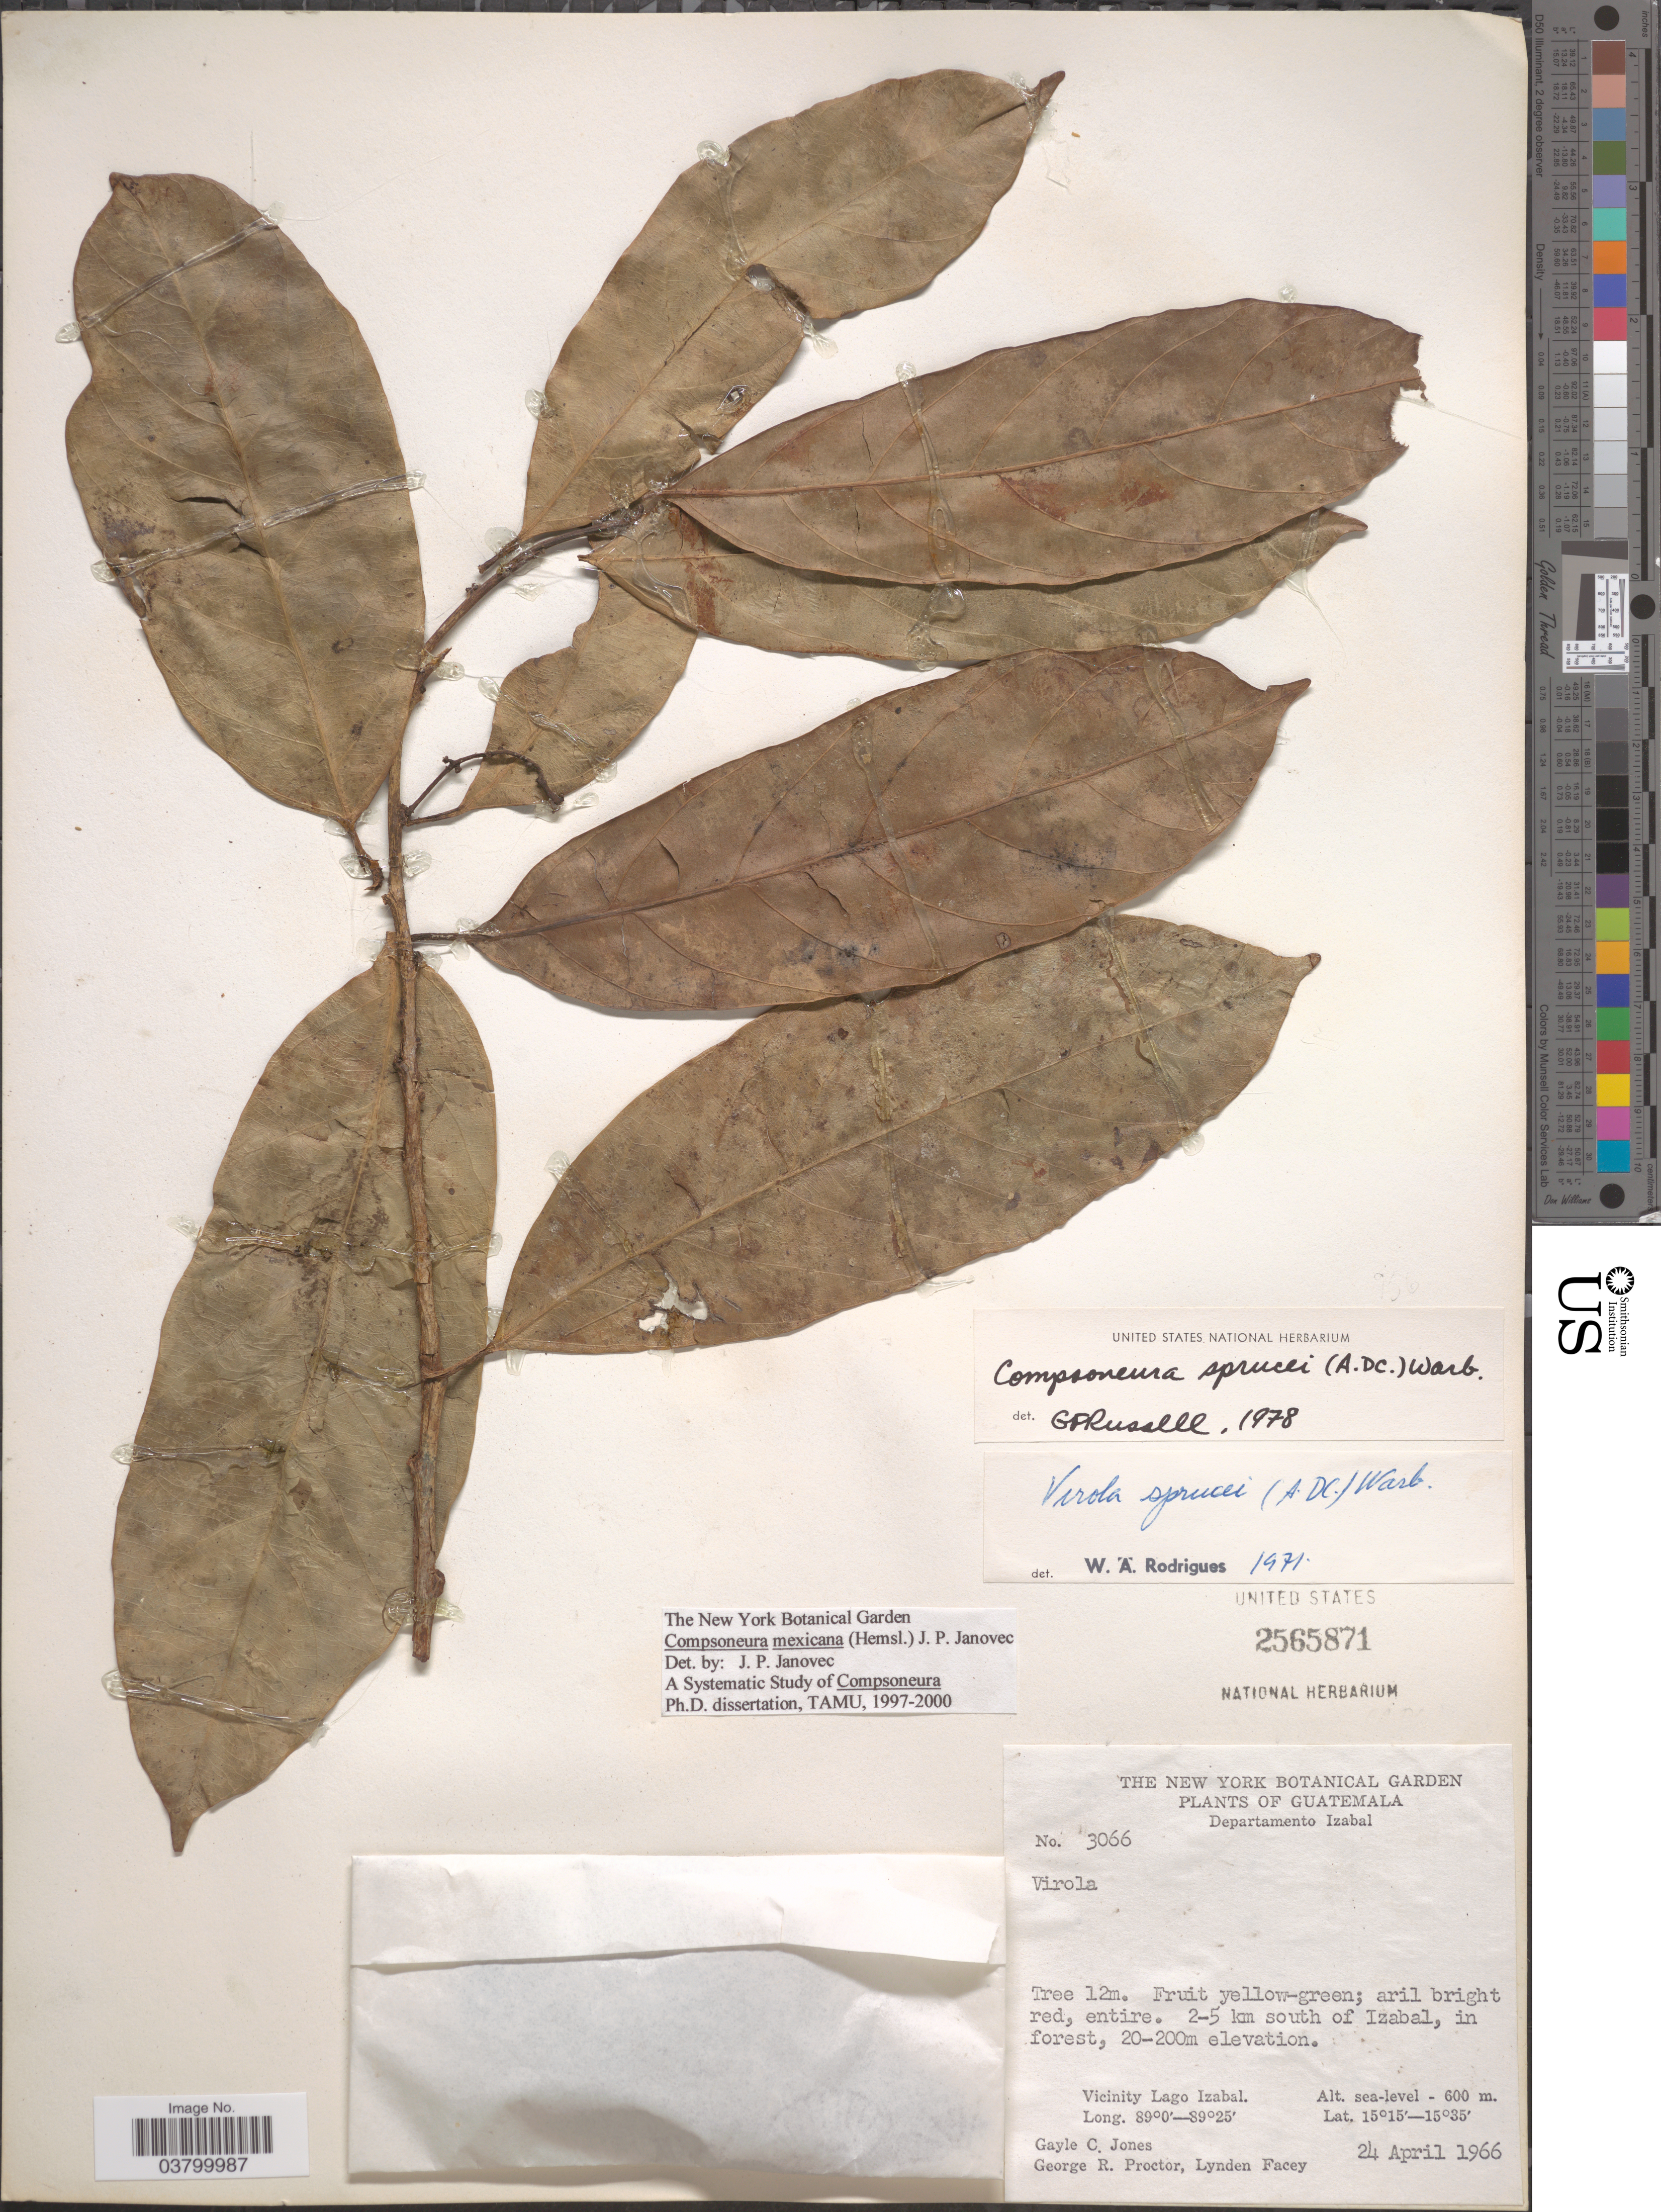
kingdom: Plantae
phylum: Tracheophyta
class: Magnoliopsida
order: Magnoliales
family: Myristicaceae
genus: Compsoneura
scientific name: Compsoneura sprucei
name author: (A. DC.) Warb.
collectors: G. C. Jones, G. R. Proctor & L. Facey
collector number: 3066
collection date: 1966-04-24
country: Guatemala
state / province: Izabal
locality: Departamento Izabal. 2-5 km south of Izabal. Vicinity Lago Izabal.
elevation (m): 20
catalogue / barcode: US 2565871